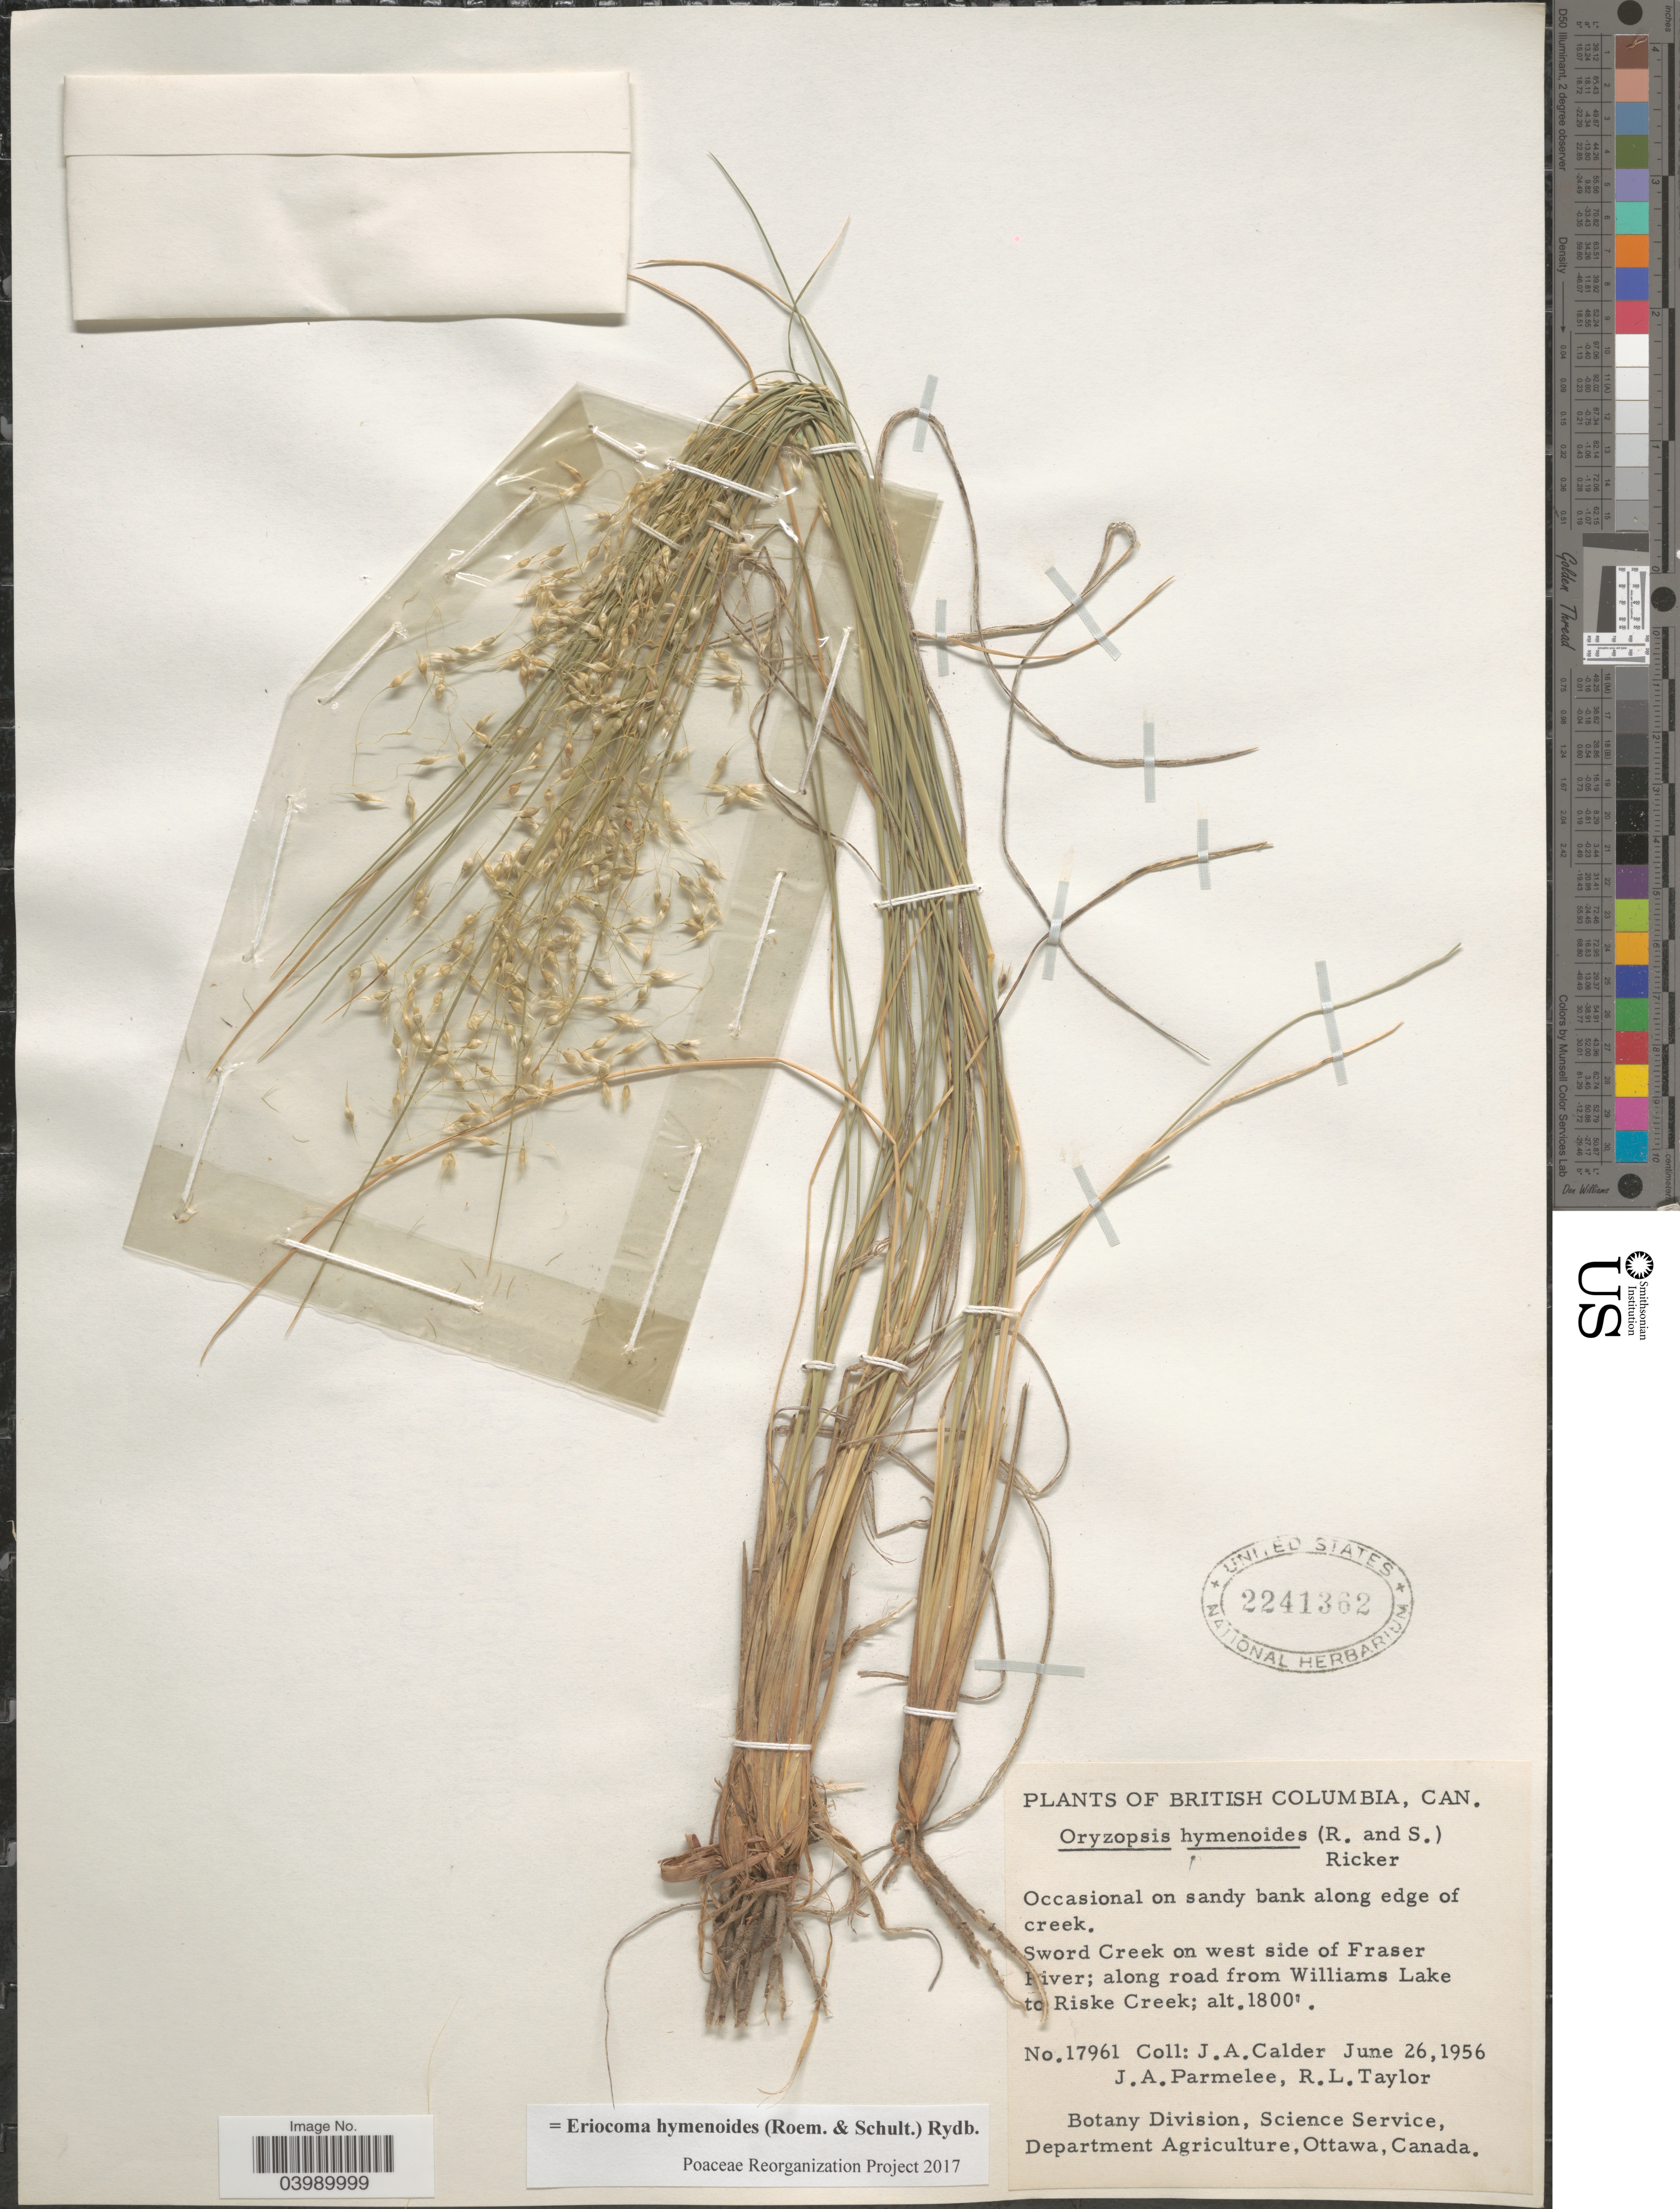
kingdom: Plantae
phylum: Tracheophyta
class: Liliopsida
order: Poales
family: Poaceae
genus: Eriocoma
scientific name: Eriocoma hymenoides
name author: (Roem. & Schult.) Rydb.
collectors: J. A. Calder, J. A. Parmelee & R. Taylor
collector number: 17961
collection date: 1956-06-26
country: Canada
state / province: British Columbia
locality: Sword Creek on west side of Fraser River; along road from Williams Lake to Riske Creek.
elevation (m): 549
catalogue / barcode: US 2241362